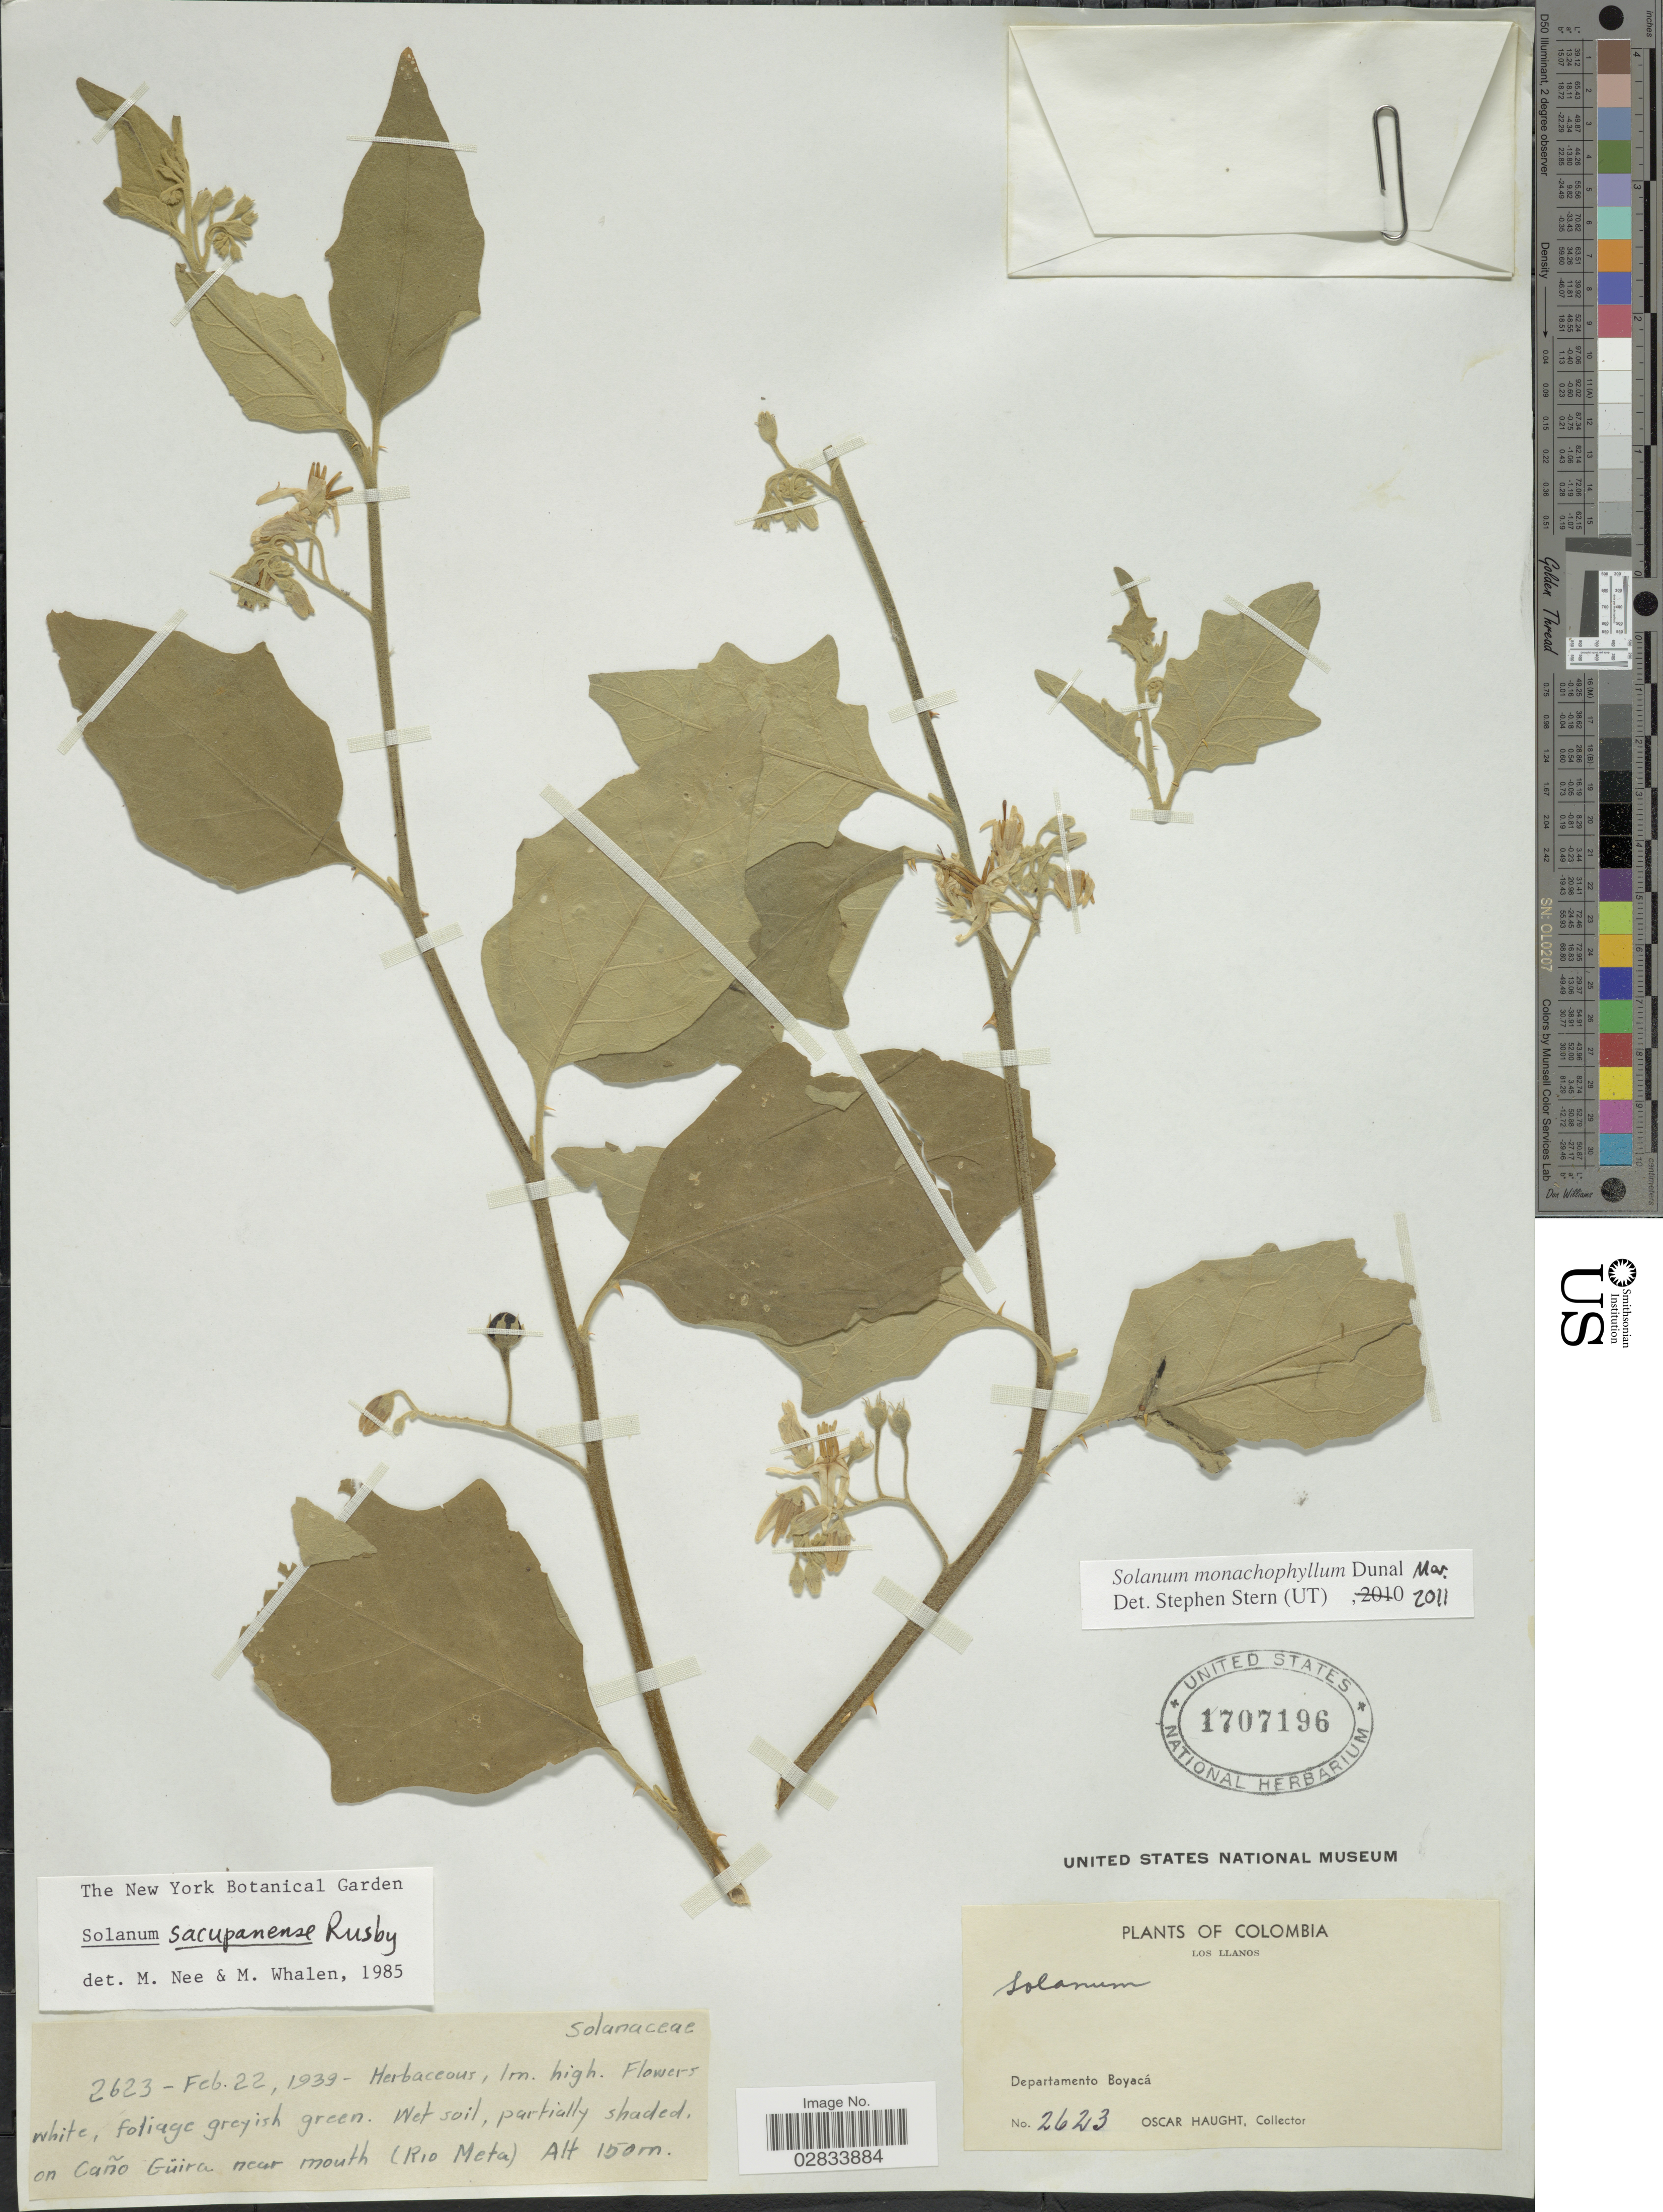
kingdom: Plantae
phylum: Tracheophyta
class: Magnoliopsida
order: Solanales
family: Solanaceae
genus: Solanum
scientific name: Solanum monachophyllum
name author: Dunal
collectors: O. Haught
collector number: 2623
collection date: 1939-02-22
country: Colombia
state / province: Boyacá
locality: Los Llanos, on Caño Güira near mouth (Rio Meta)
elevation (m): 150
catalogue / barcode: US 1707196